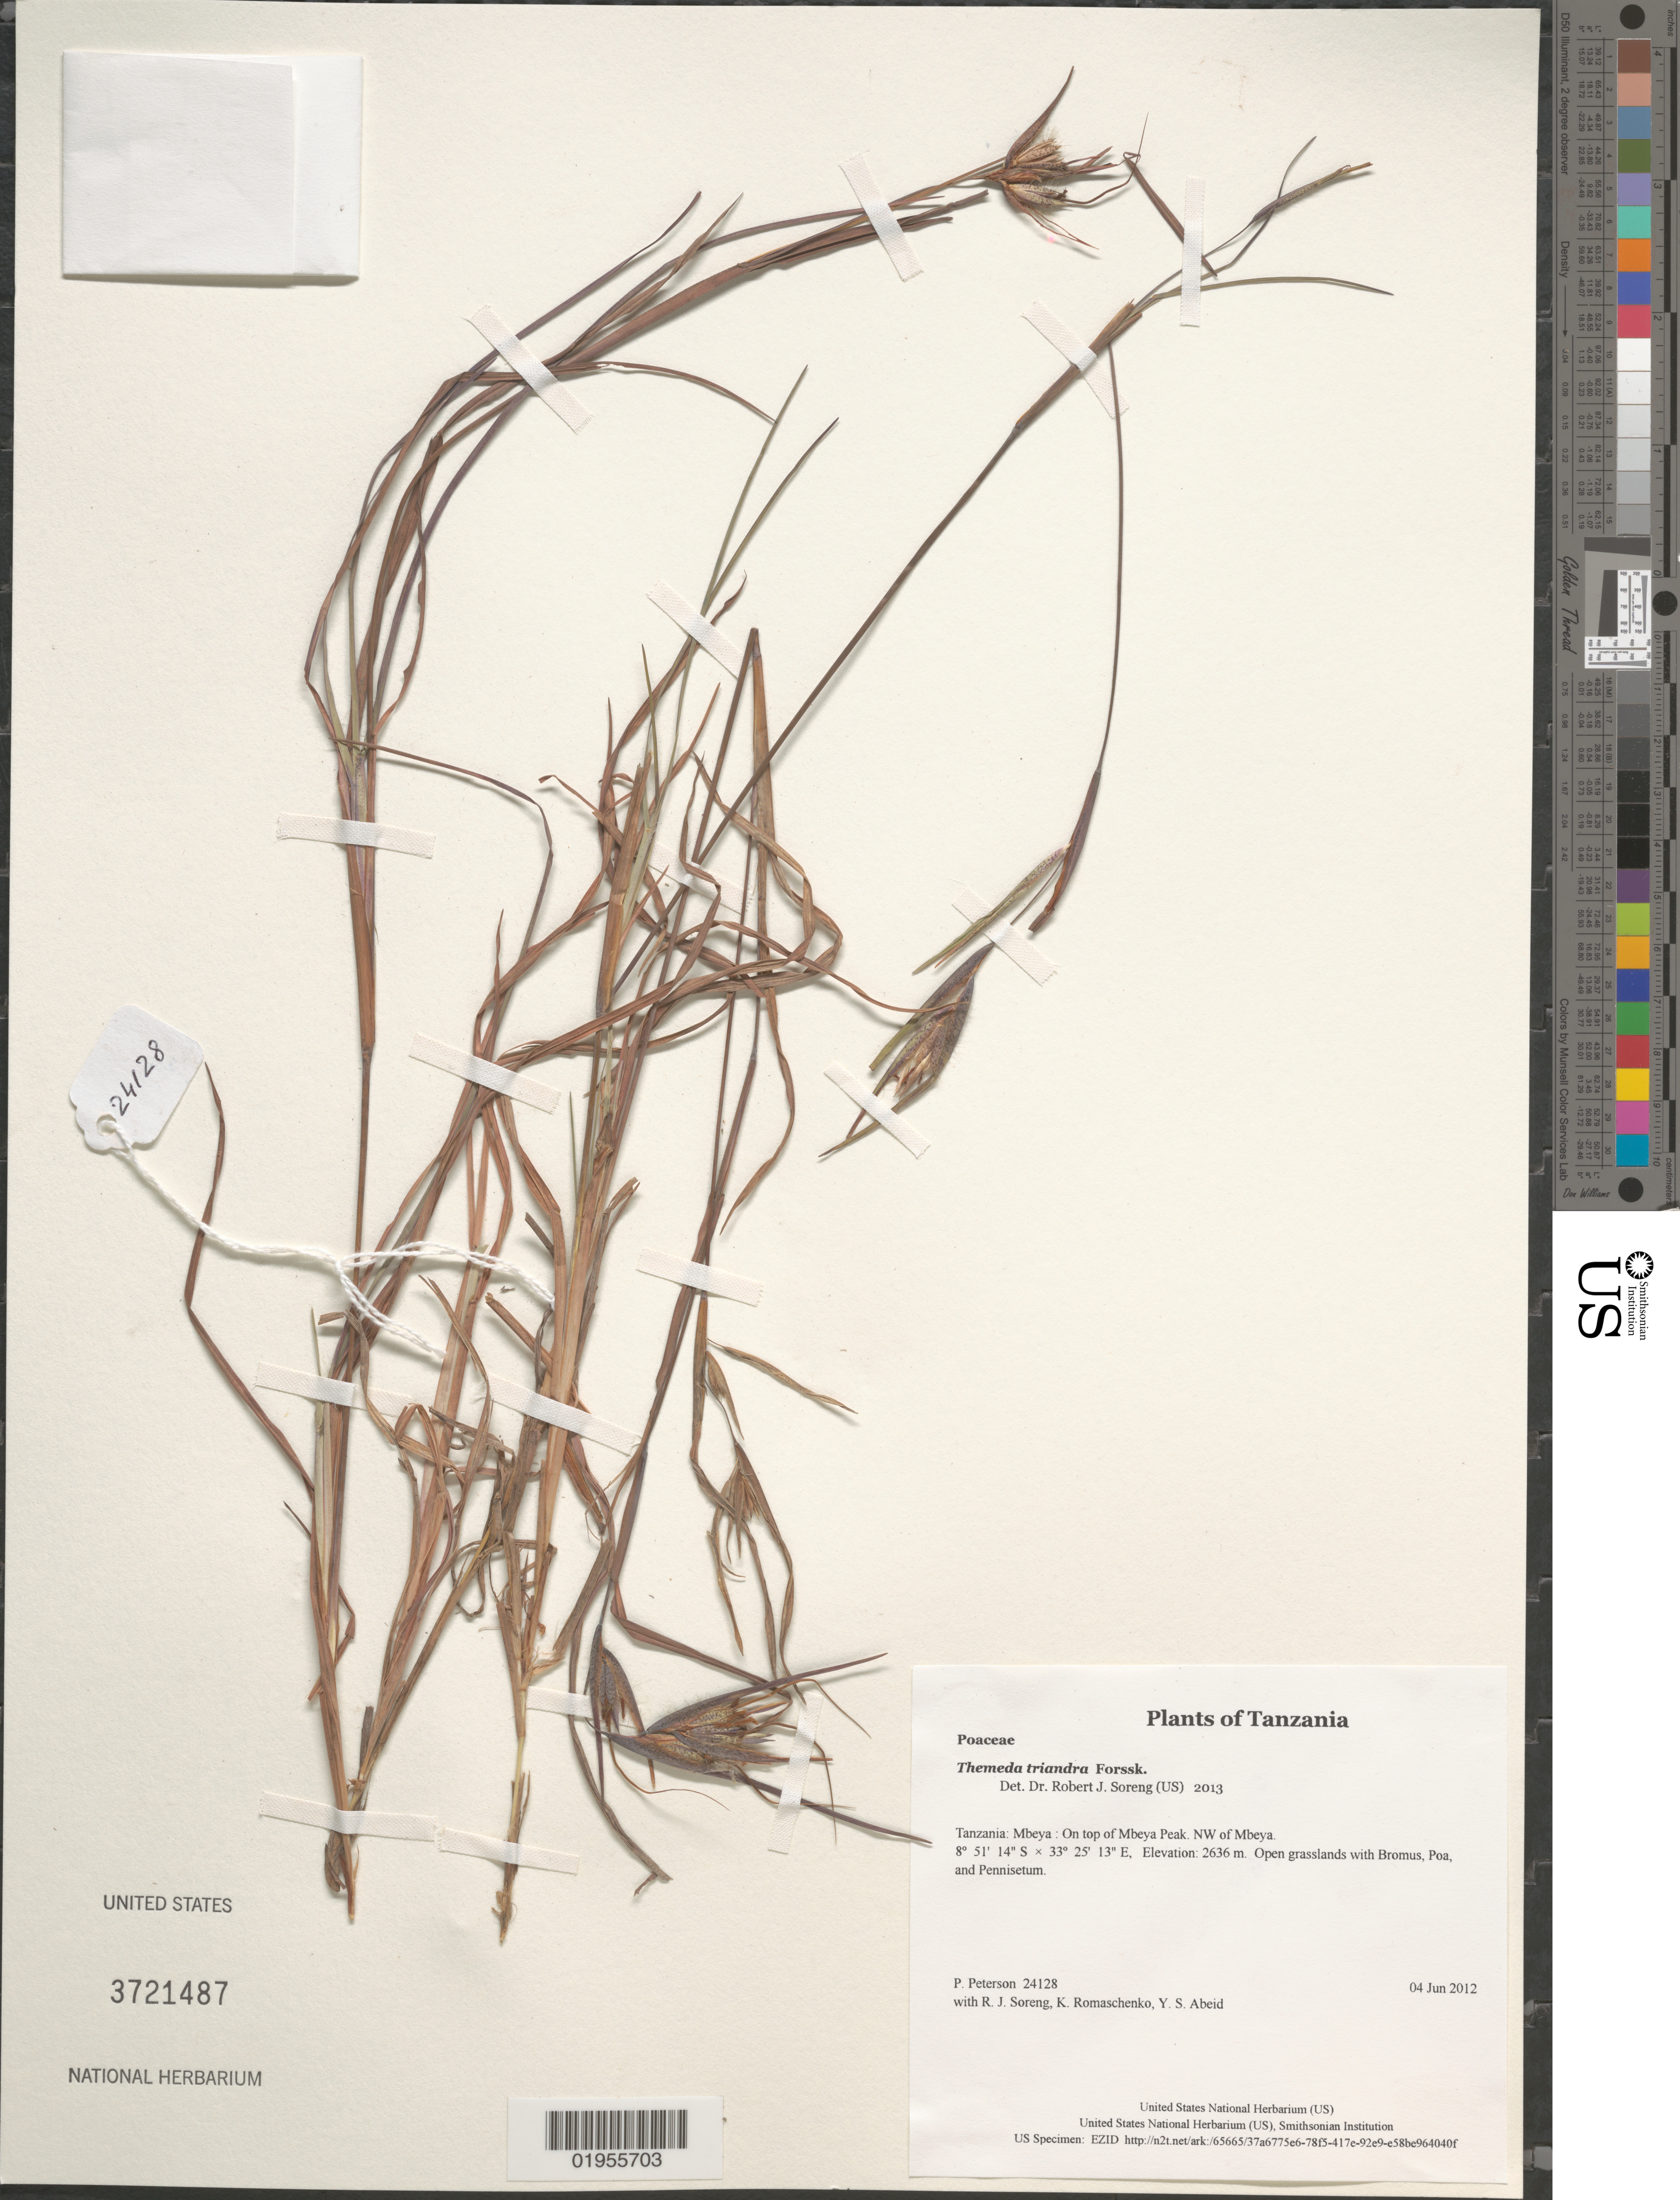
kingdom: Plantae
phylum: Tracheophyta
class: Liliopsida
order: Poales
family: Poaceae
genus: Themeda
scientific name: Themeda triandra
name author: Forssk.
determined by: Soreng, Robert J., Research Associate (BOT), Smithsonian Institution - National Museum of Natural History (UNITED STATES)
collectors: P. M. Peterson, R. J. Soreng, K. Romaschenko & Y. Abeid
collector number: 24128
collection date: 2012-06-04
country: Tanzania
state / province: Mbeya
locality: On top of Mbeya Peak. NW of Mbeya.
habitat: Open grasslands with Bromus, Poa, and Pennisetum.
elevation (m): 2636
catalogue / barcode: US 3721487